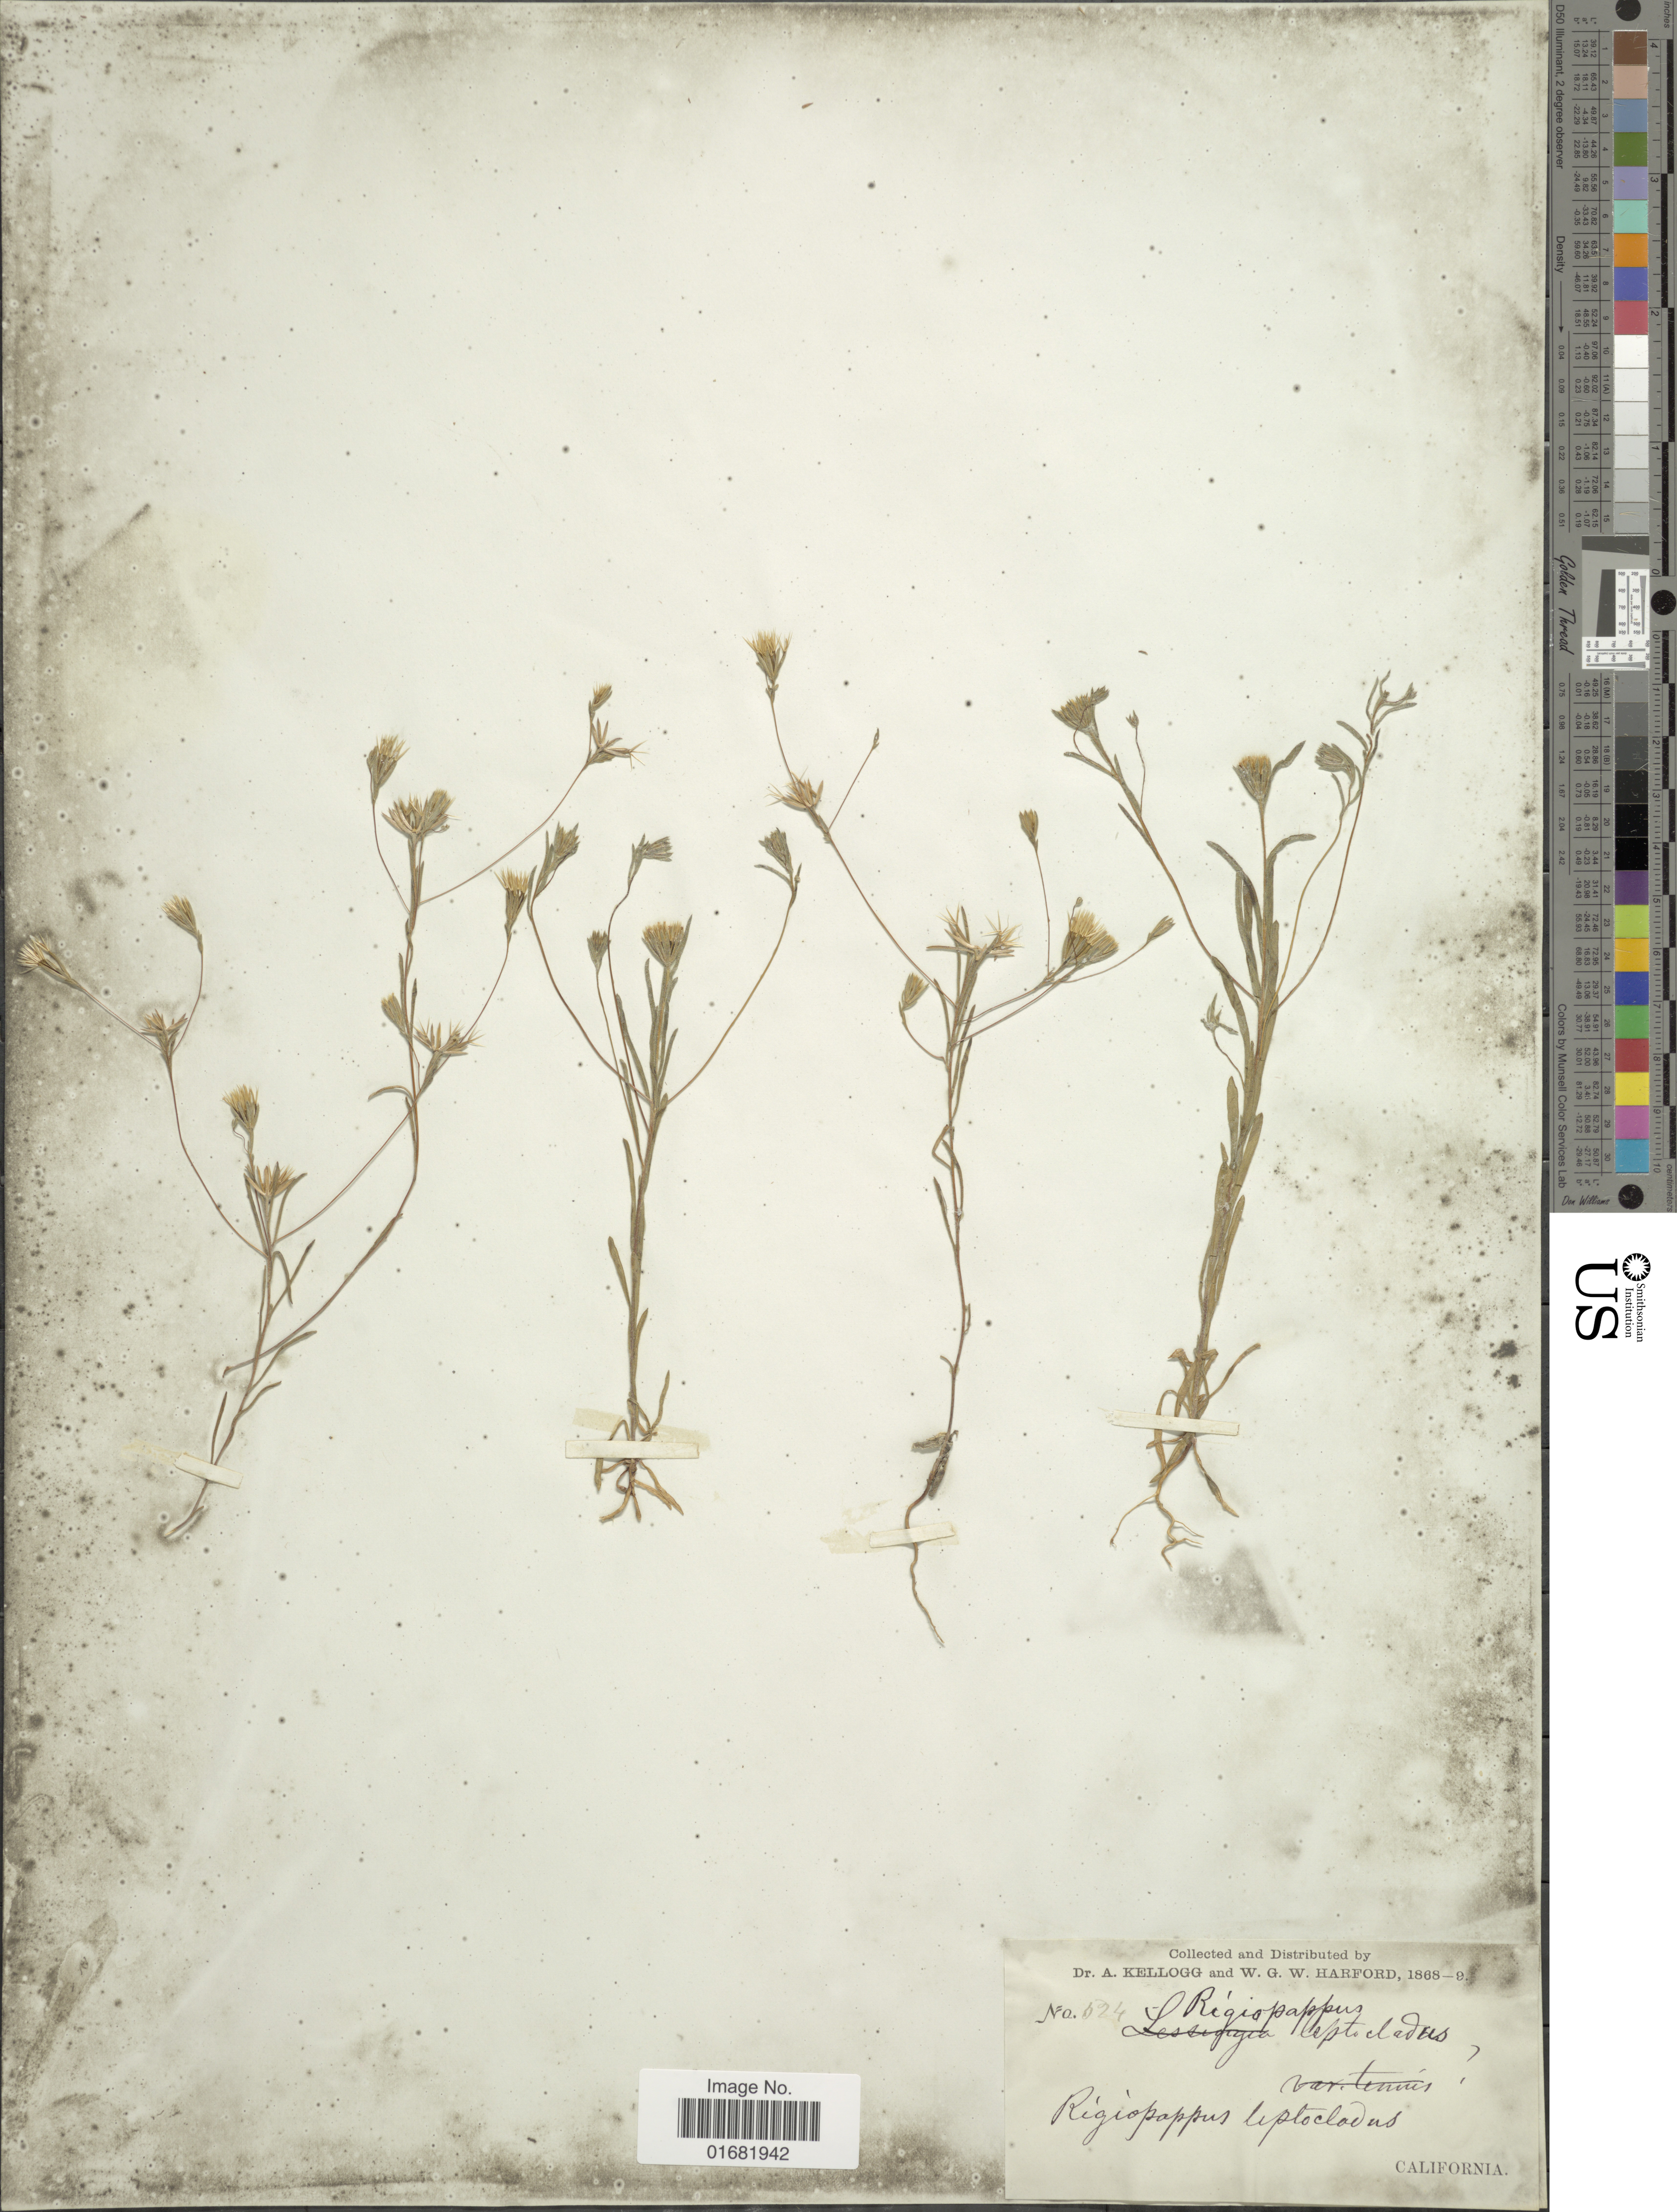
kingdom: Plantae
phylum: Tracheophyta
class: Magnoliopsida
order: Asterales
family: Asteraceae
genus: Rigiopappus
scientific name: Rigiopappus leptocladus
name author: A. Gray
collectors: A. Kellog & W. G. W. Harford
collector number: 524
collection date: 1868/1869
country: United States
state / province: California